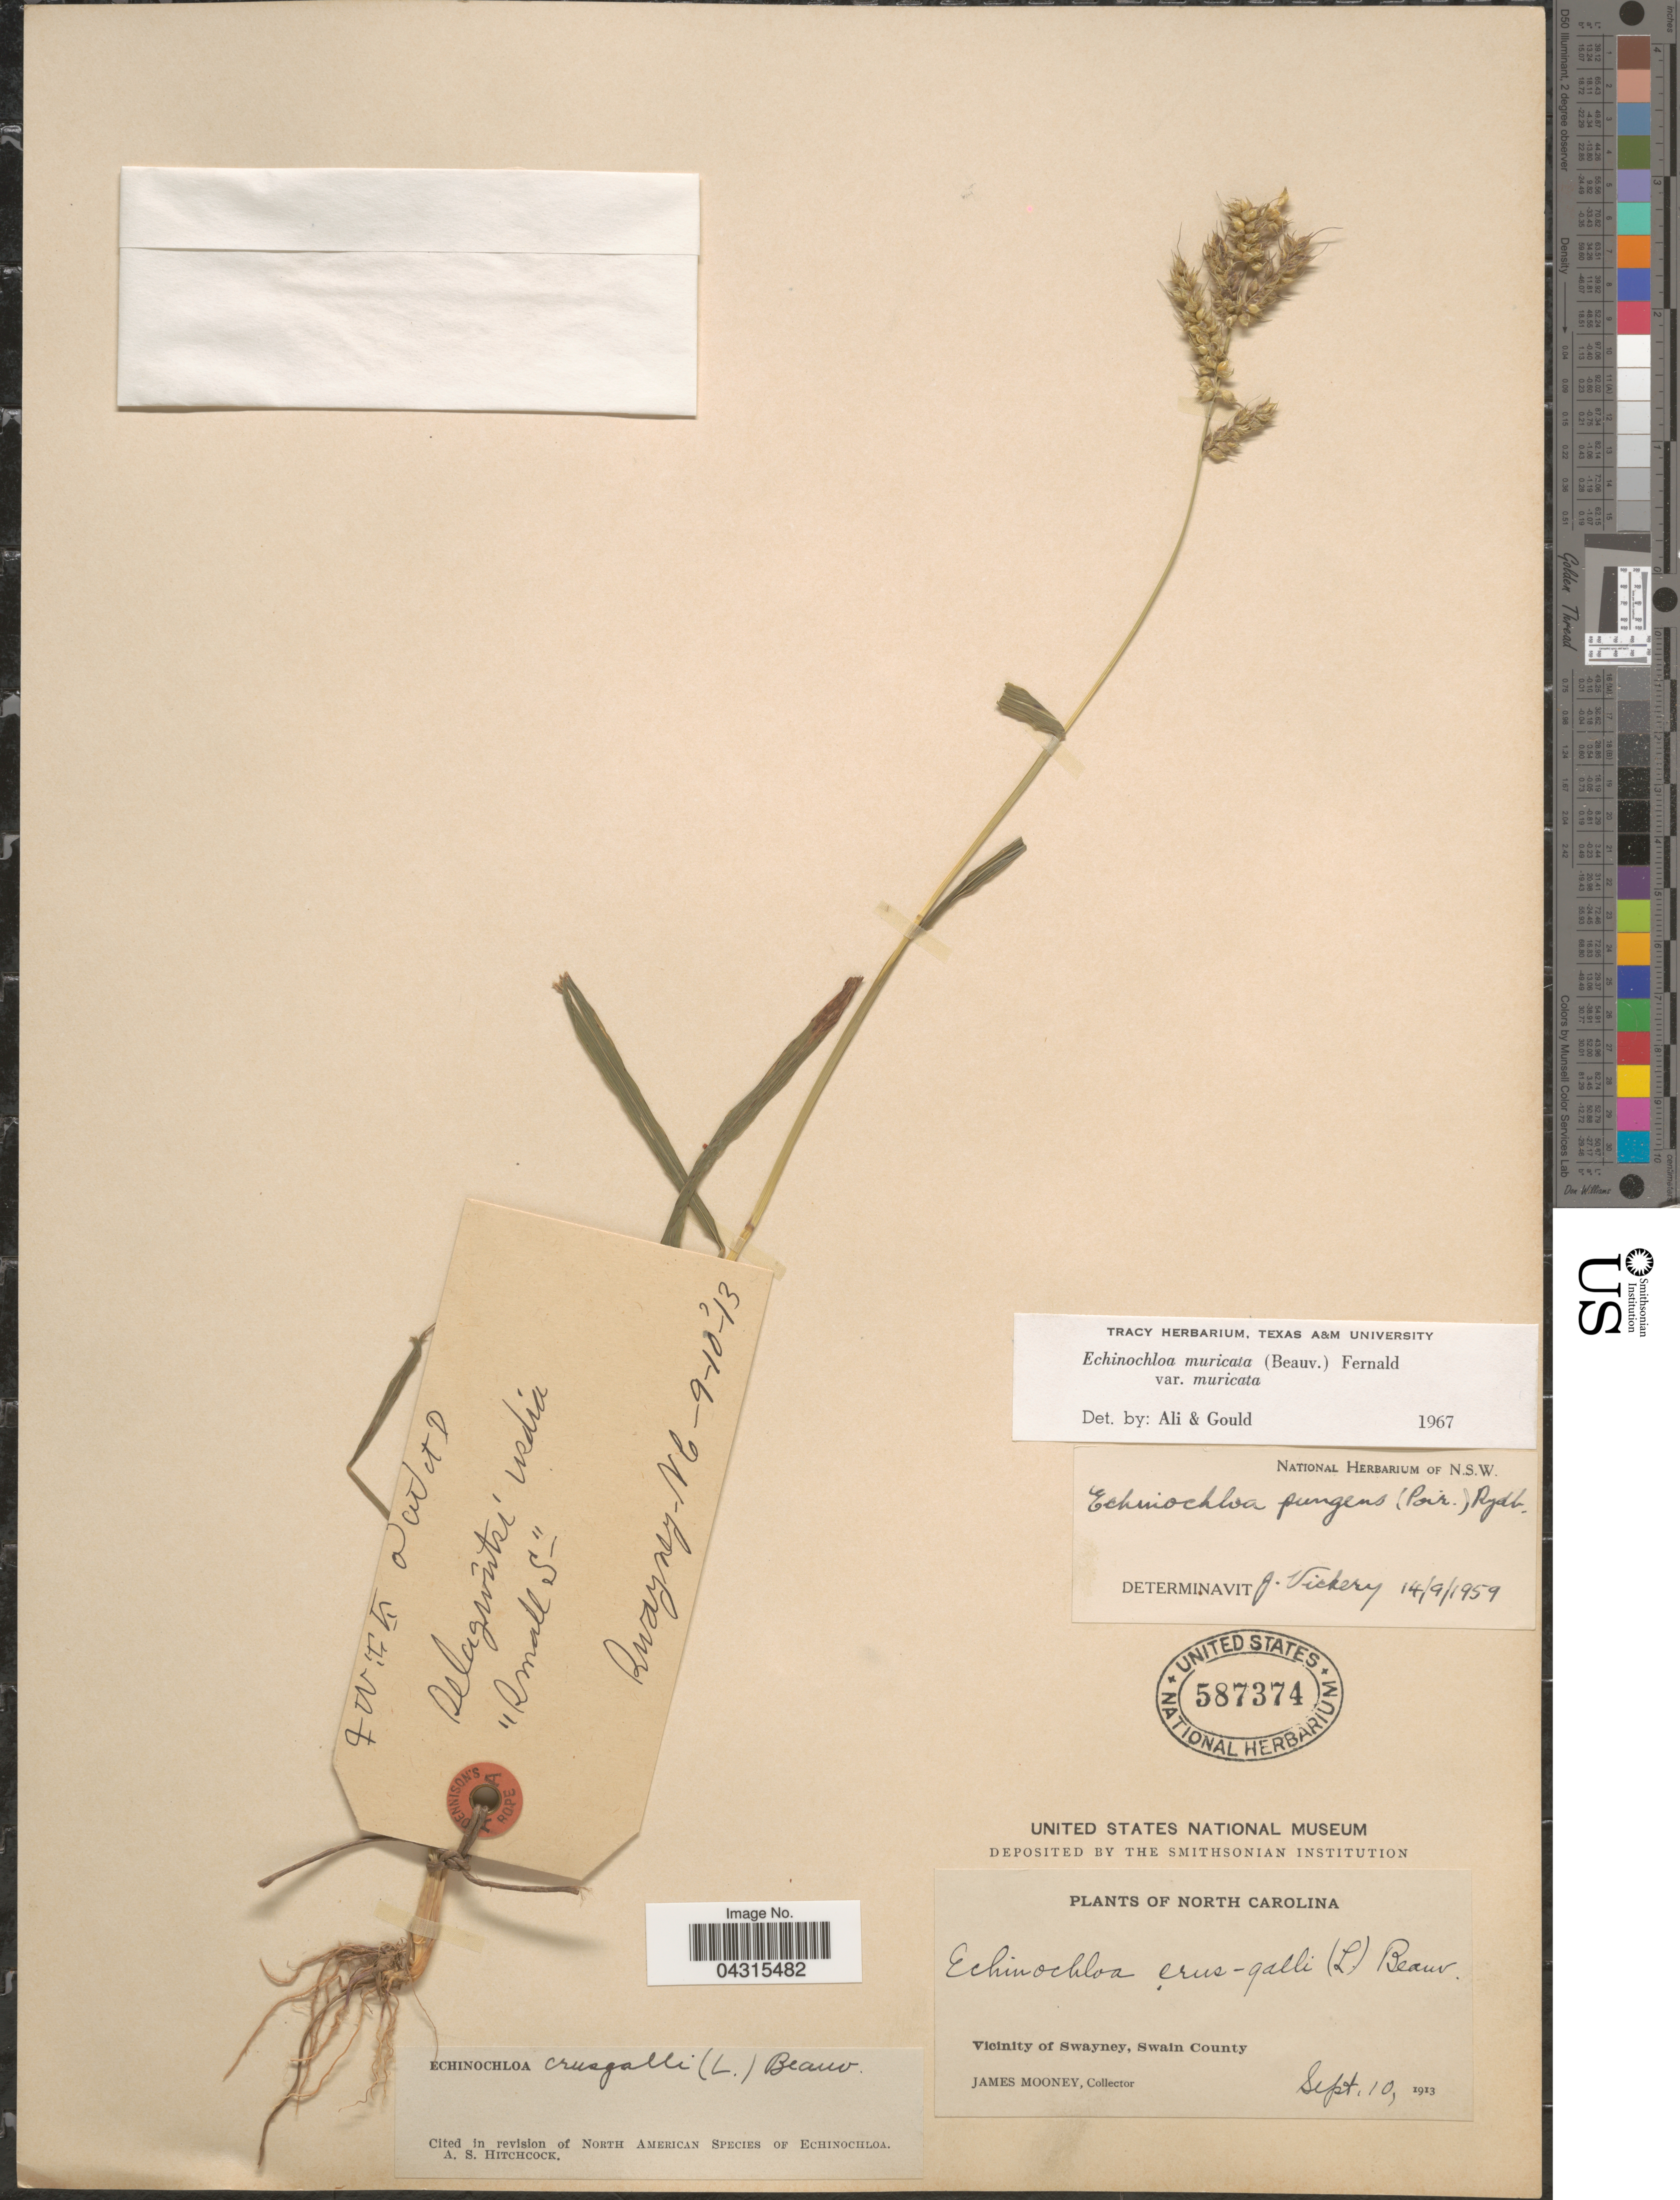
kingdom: Plantae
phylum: Tracheophyta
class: Liliopsida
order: Poales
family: Poaceae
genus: Echinochloa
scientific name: Echinochloa muricata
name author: (P. Beauv.) Fernald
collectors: J. Mooney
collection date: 1913-09-10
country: United States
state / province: North Carolina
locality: Vicinity of Swayney, Swain County.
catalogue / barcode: US 587374